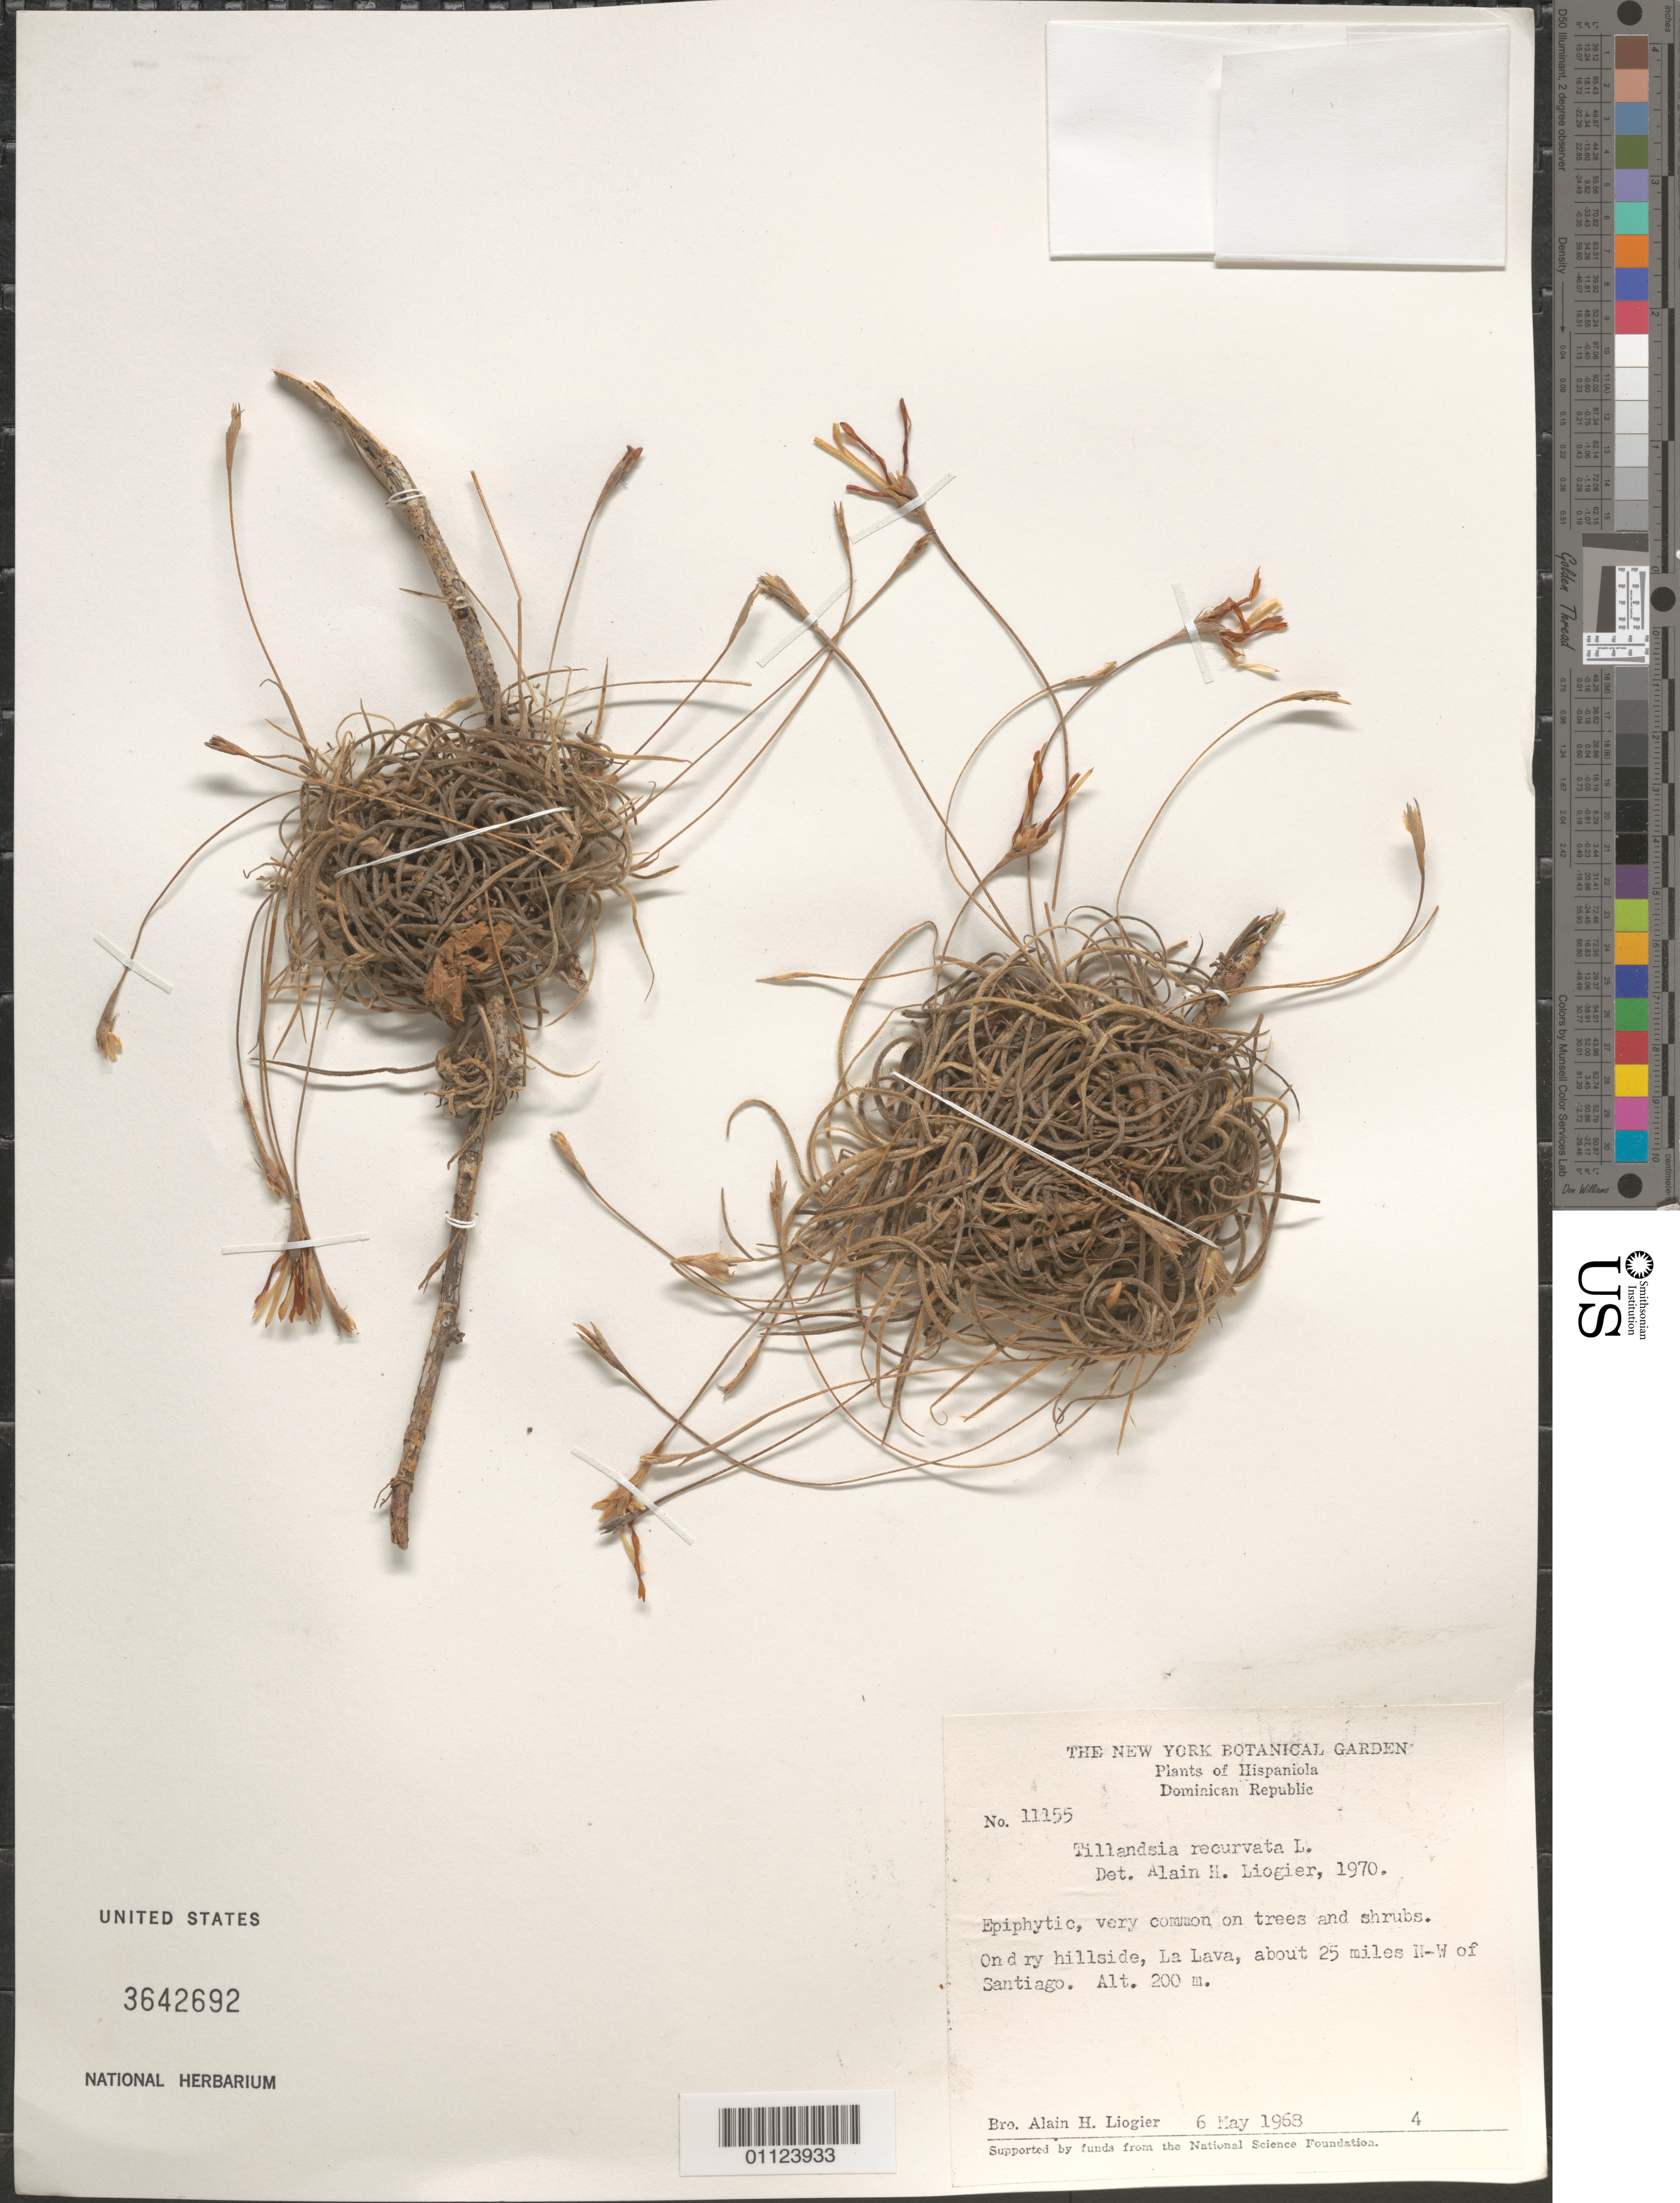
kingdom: Plantae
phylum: Tracheophyta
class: Liliopsida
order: Poales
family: Bromeliaceae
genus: Tillandsia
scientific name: Tillandsia recurvata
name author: L.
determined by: Liogier, Alain H.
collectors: A. H. Liogier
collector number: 11155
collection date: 1968-05-06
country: Dominican Republic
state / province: Santiago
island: Hispaniola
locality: La Lava, about 25 miles NW of Santiago.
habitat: On dry hillside. Very common on trees and shrubs.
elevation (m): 200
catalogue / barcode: US 3642692